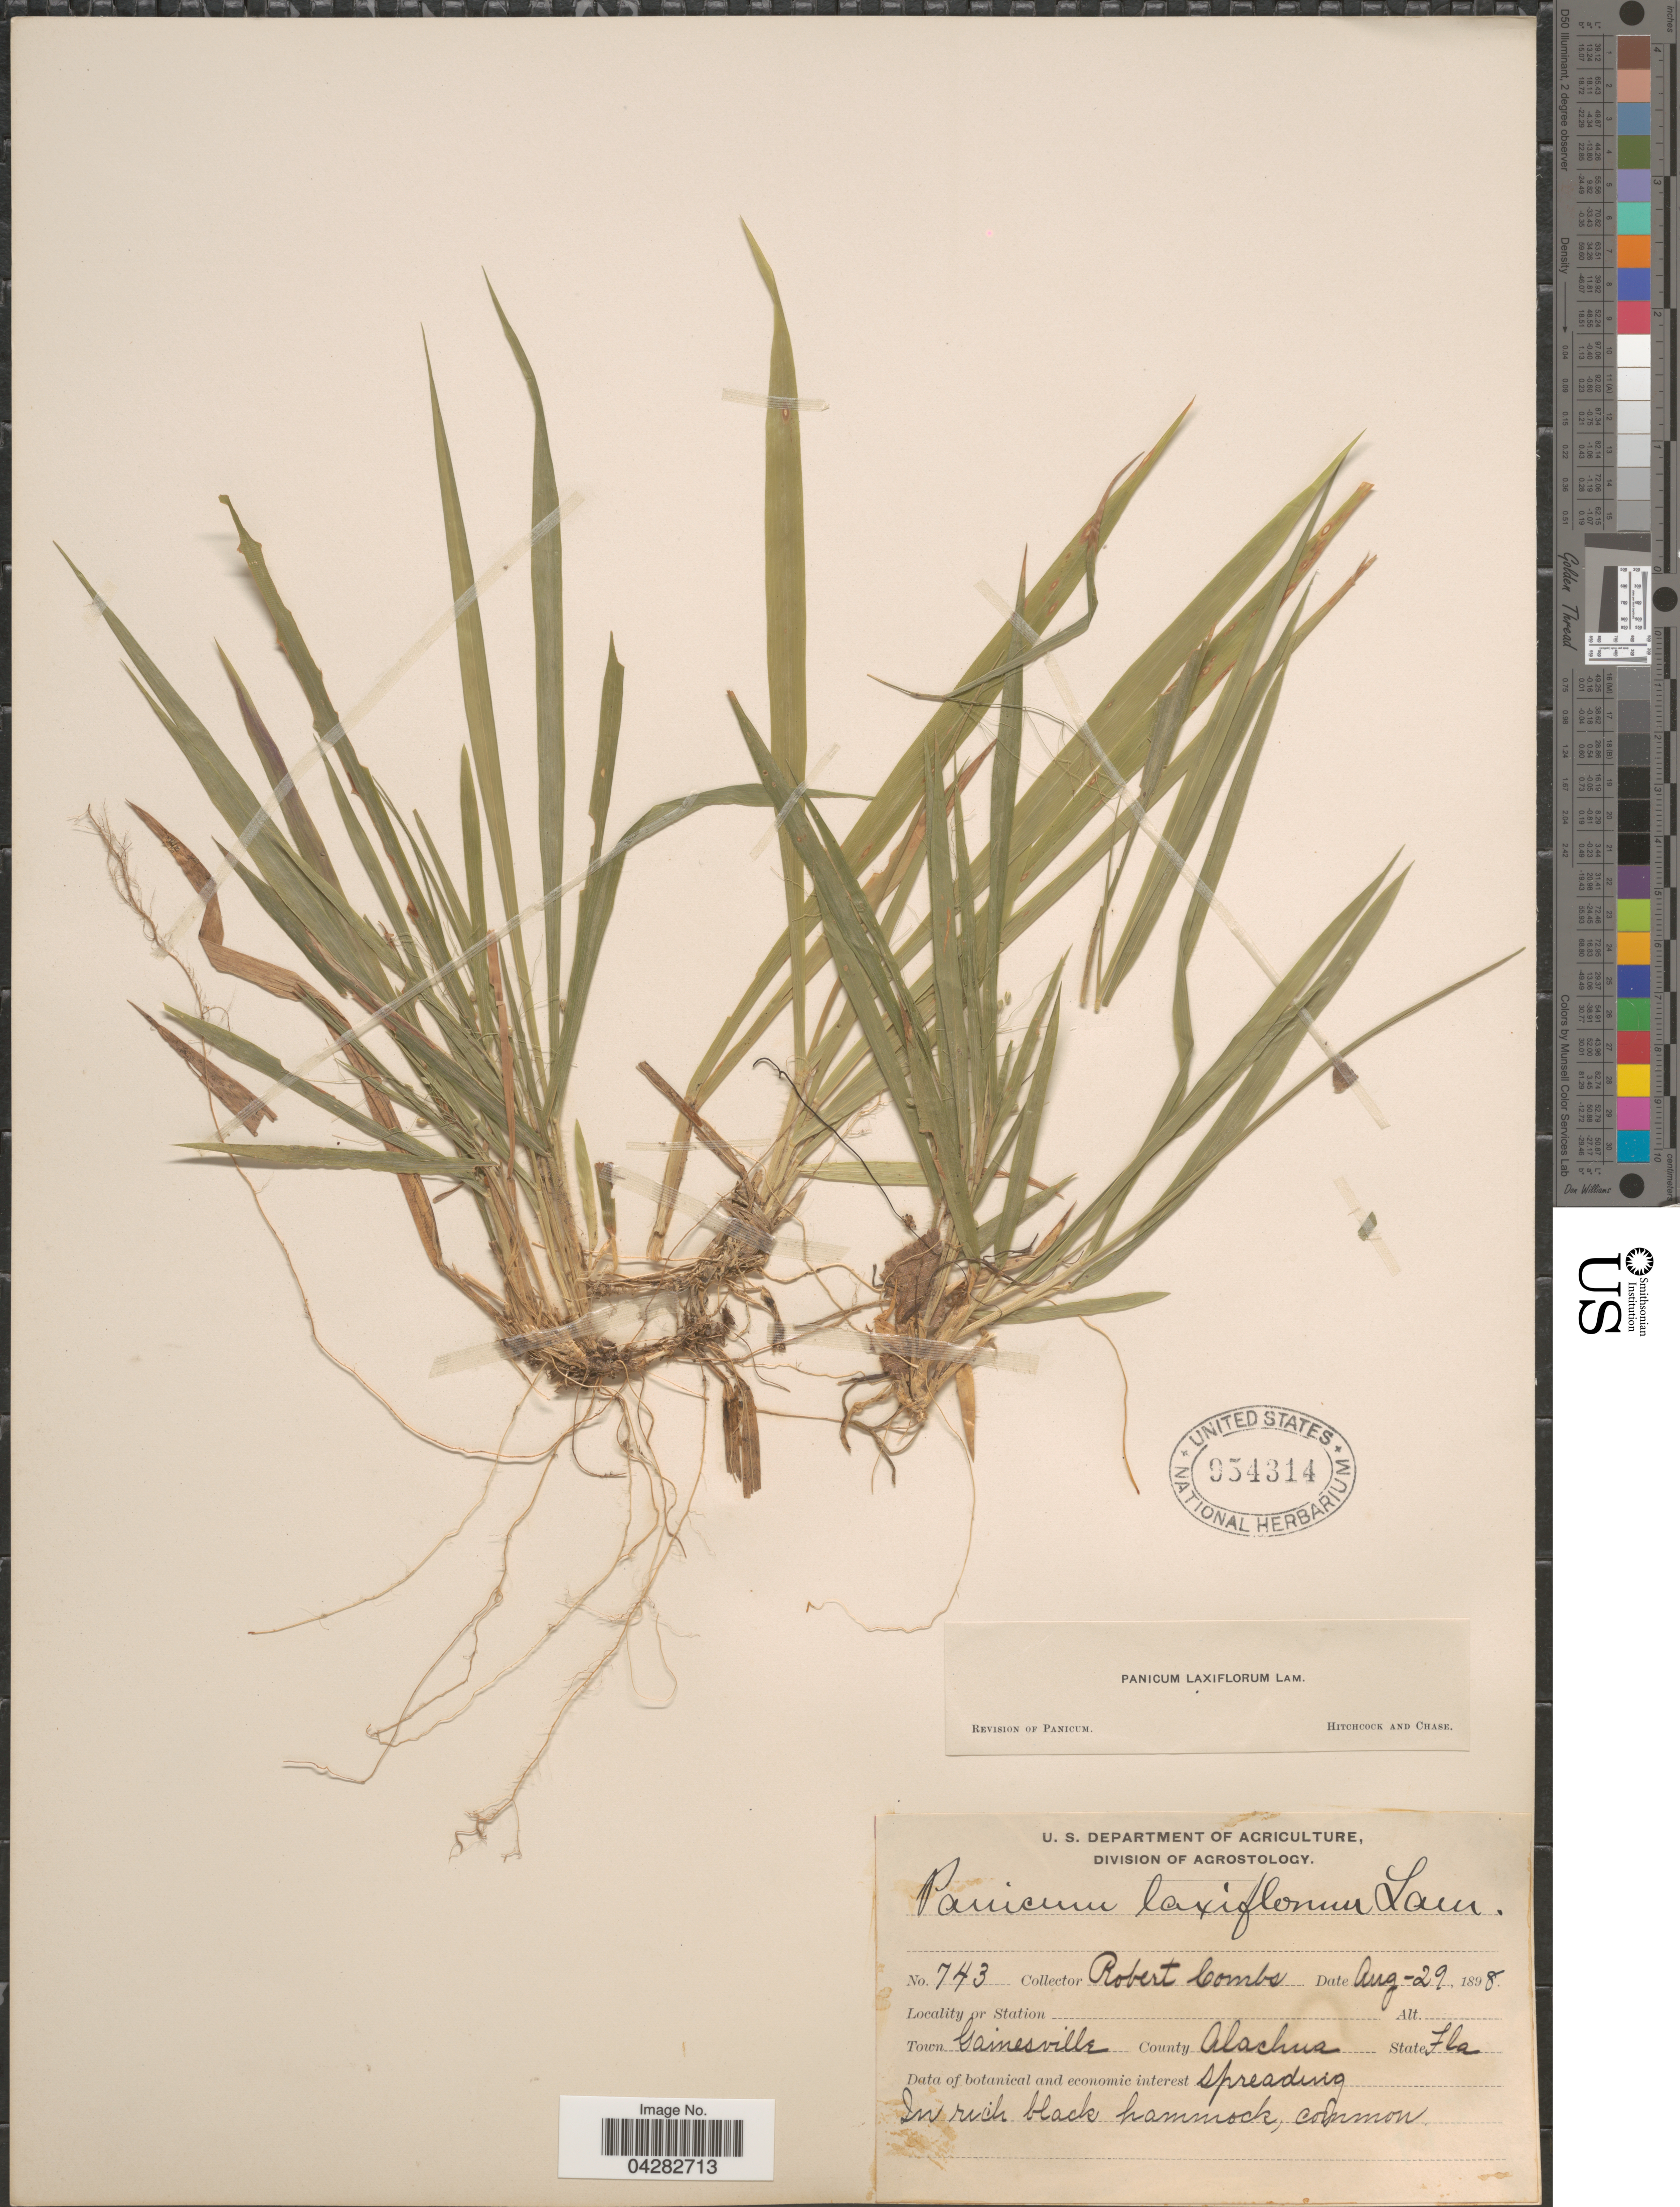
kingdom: Plantae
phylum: Tracheophyta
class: Liliopsida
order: Poales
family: Poaceae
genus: Dichanthelium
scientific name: Dichanthelium laxiflorum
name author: (Lam.) Gould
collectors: R. Combs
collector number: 743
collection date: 1898-08-29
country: United States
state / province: Florida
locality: Town Gainesville. County Alachua.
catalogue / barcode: US 954314